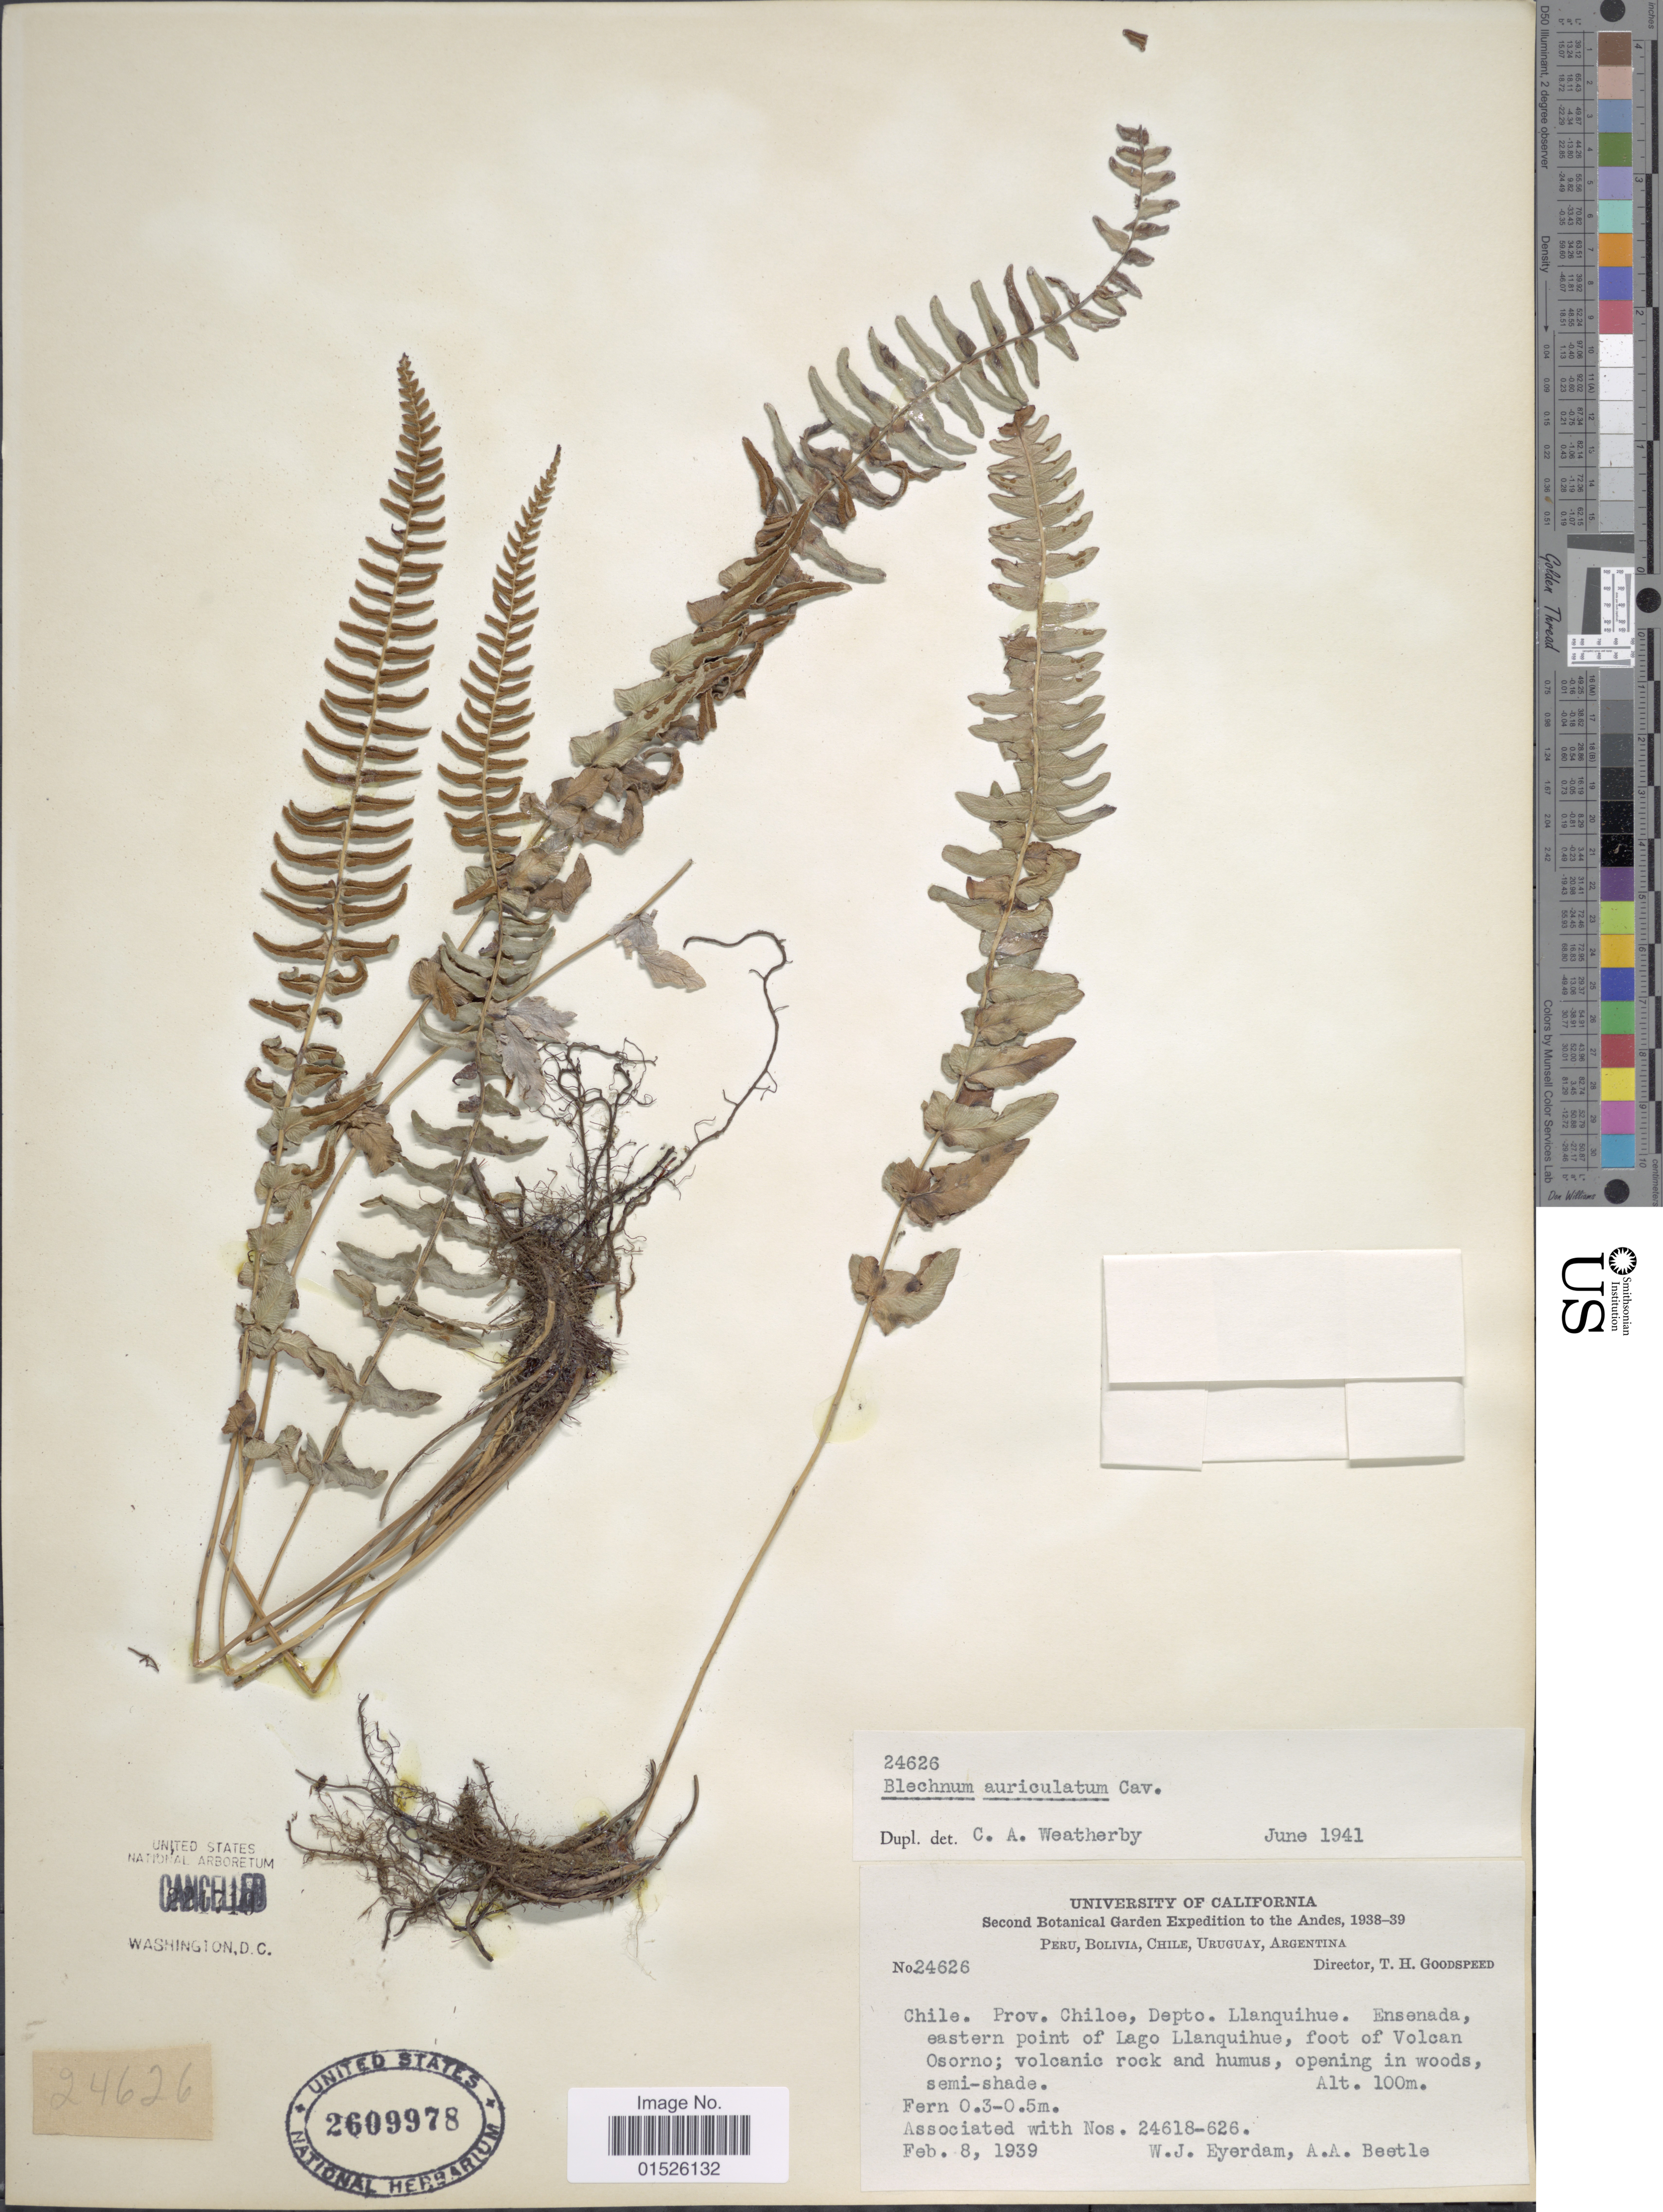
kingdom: Plantae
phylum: Tracheophyta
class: Polypodiopsida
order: Polypodiales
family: Blechnaceae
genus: Blechnum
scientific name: Blechnum hastatum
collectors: W. J. Eyerdam & A. A. Beetle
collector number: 24626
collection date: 1939-02-08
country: Chile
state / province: Arica y Parinacota (XV)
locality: Chile, Prov. Chiloe, Depto. Llanquihue. Ensenada eastern point of Lago Llanquihue, foot of Volcan Osorno.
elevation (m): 100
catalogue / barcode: US 2609978